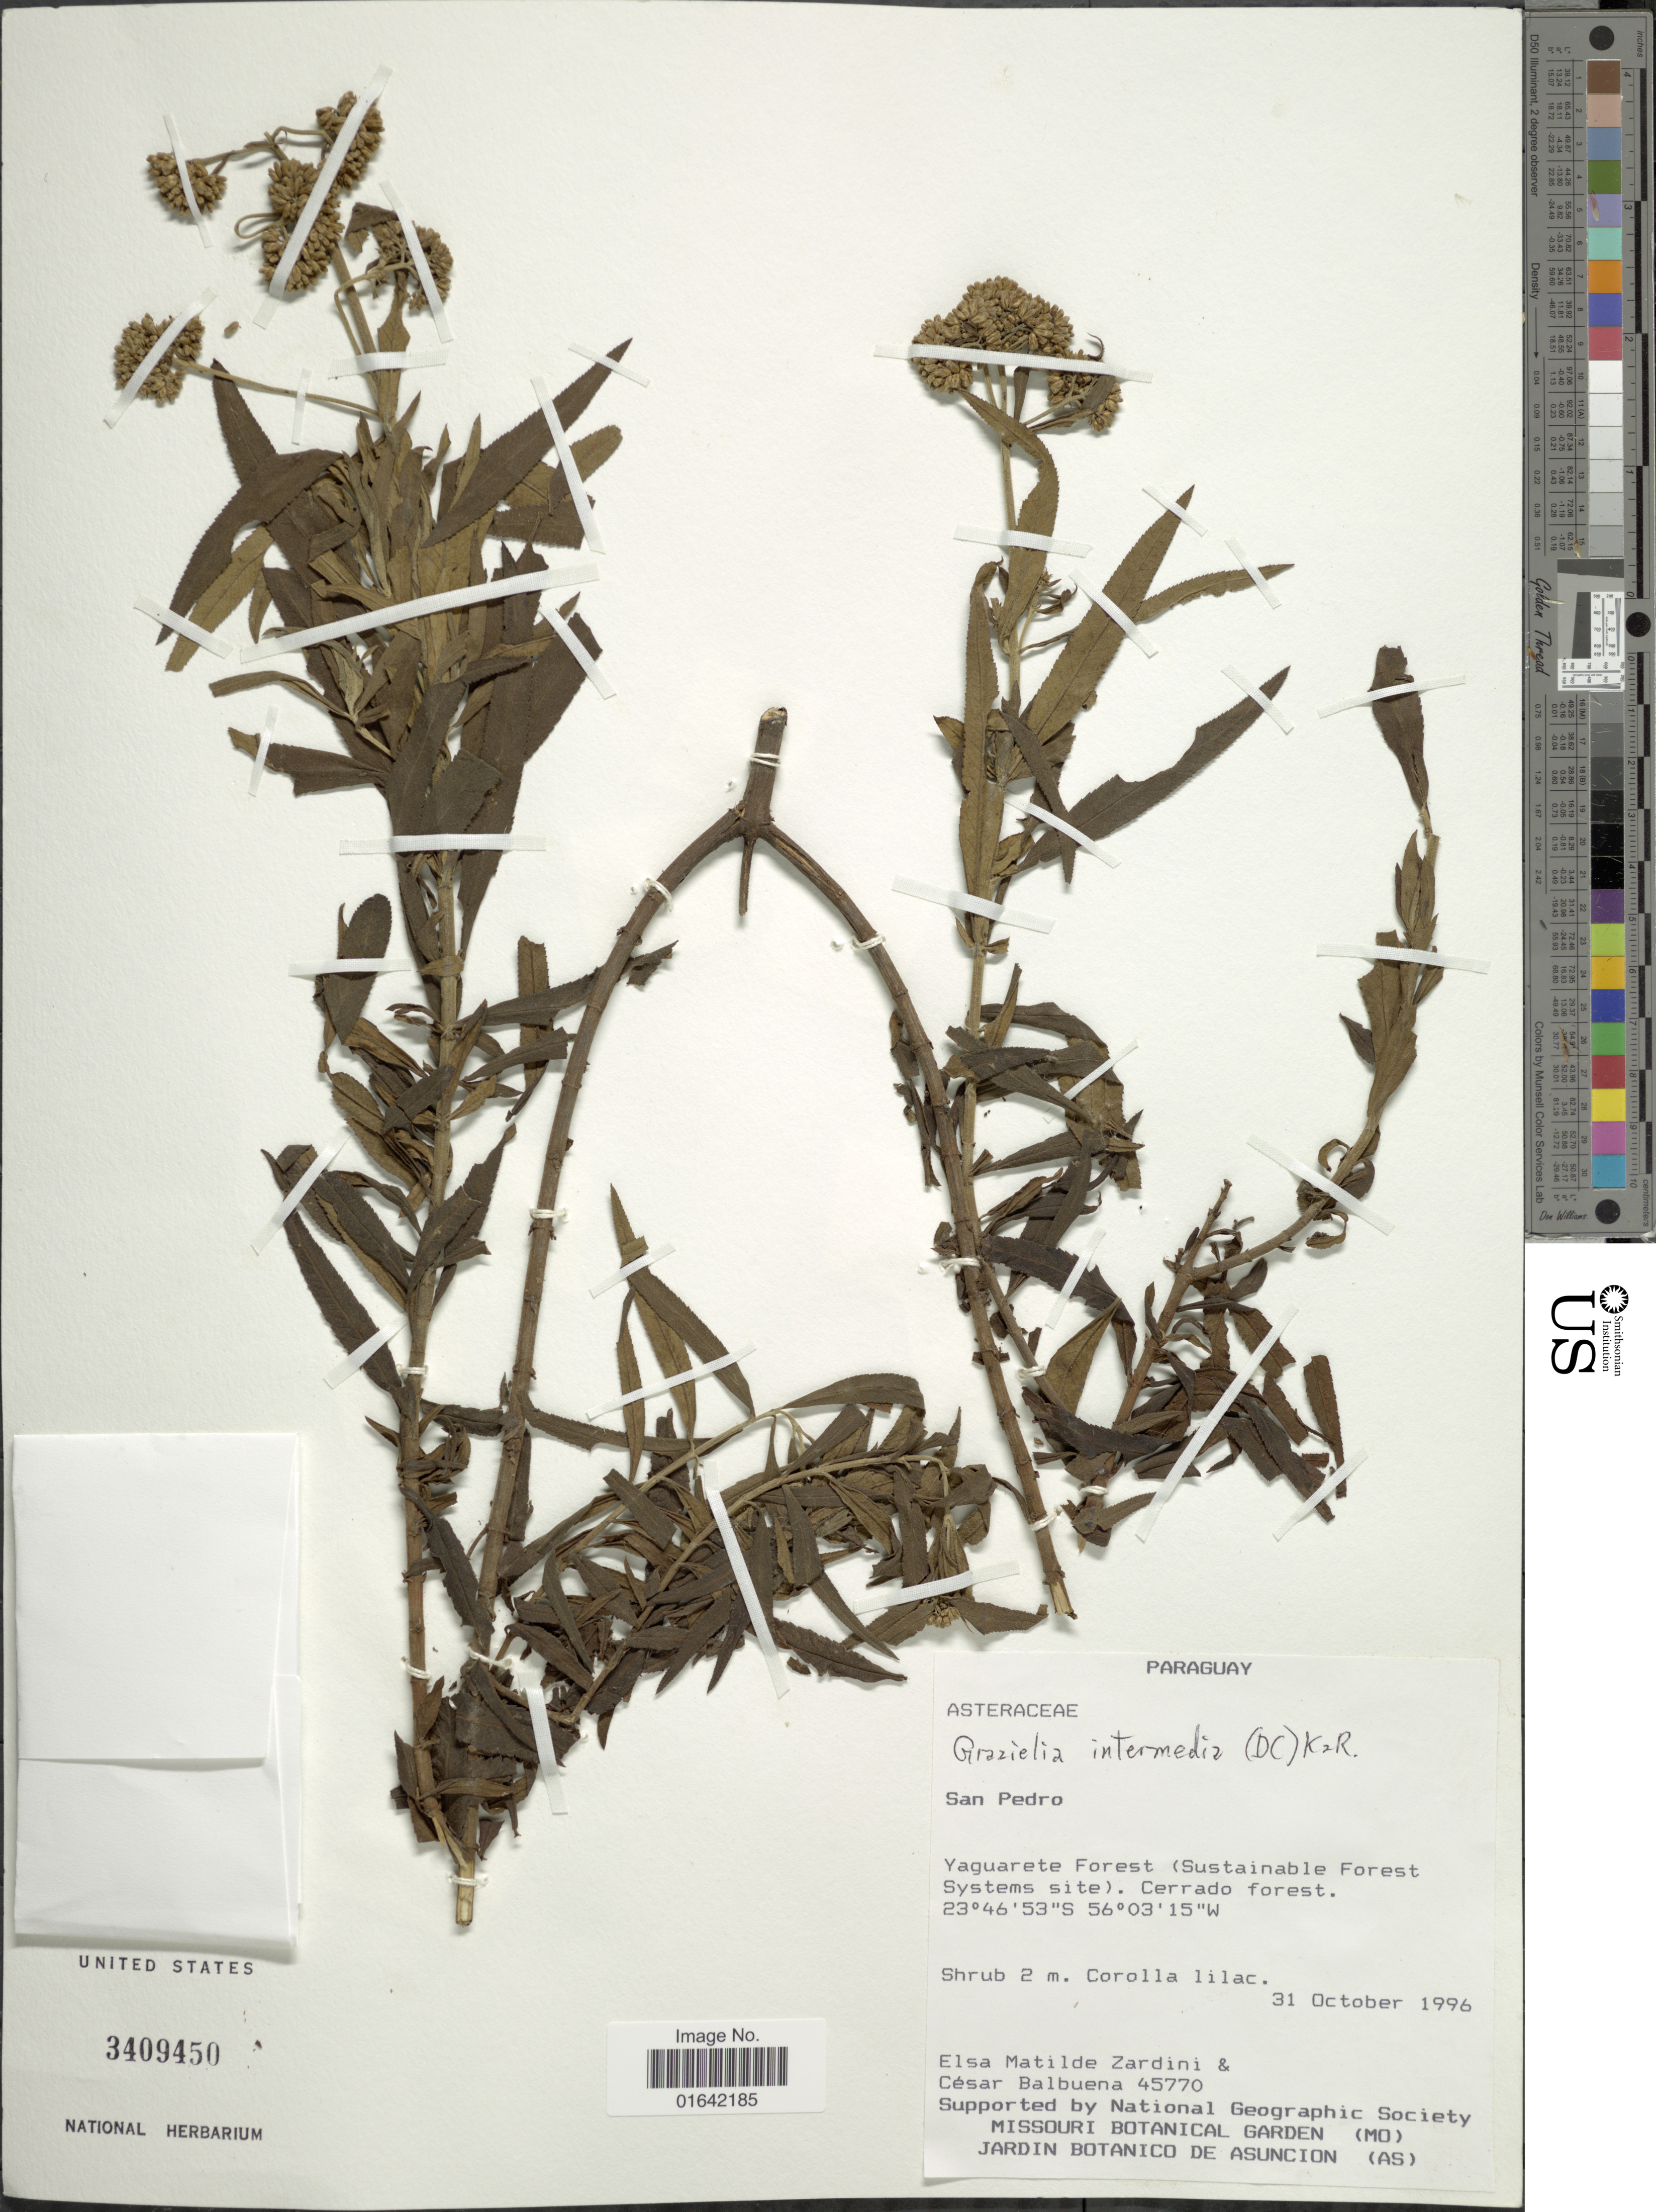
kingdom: Plantae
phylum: Tracheophyta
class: Magnoliopsida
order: Asterales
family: Asteraceae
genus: Grazielia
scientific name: Grazielia intermedia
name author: (DC.) R.M. King & H. Rob.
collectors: E. M. Zardini & C. Balbuena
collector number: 45770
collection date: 1996-10-31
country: Paraguay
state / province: San Pedro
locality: Yaguarete Forest (Sustainable Forest Systems site)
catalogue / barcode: US 3409450